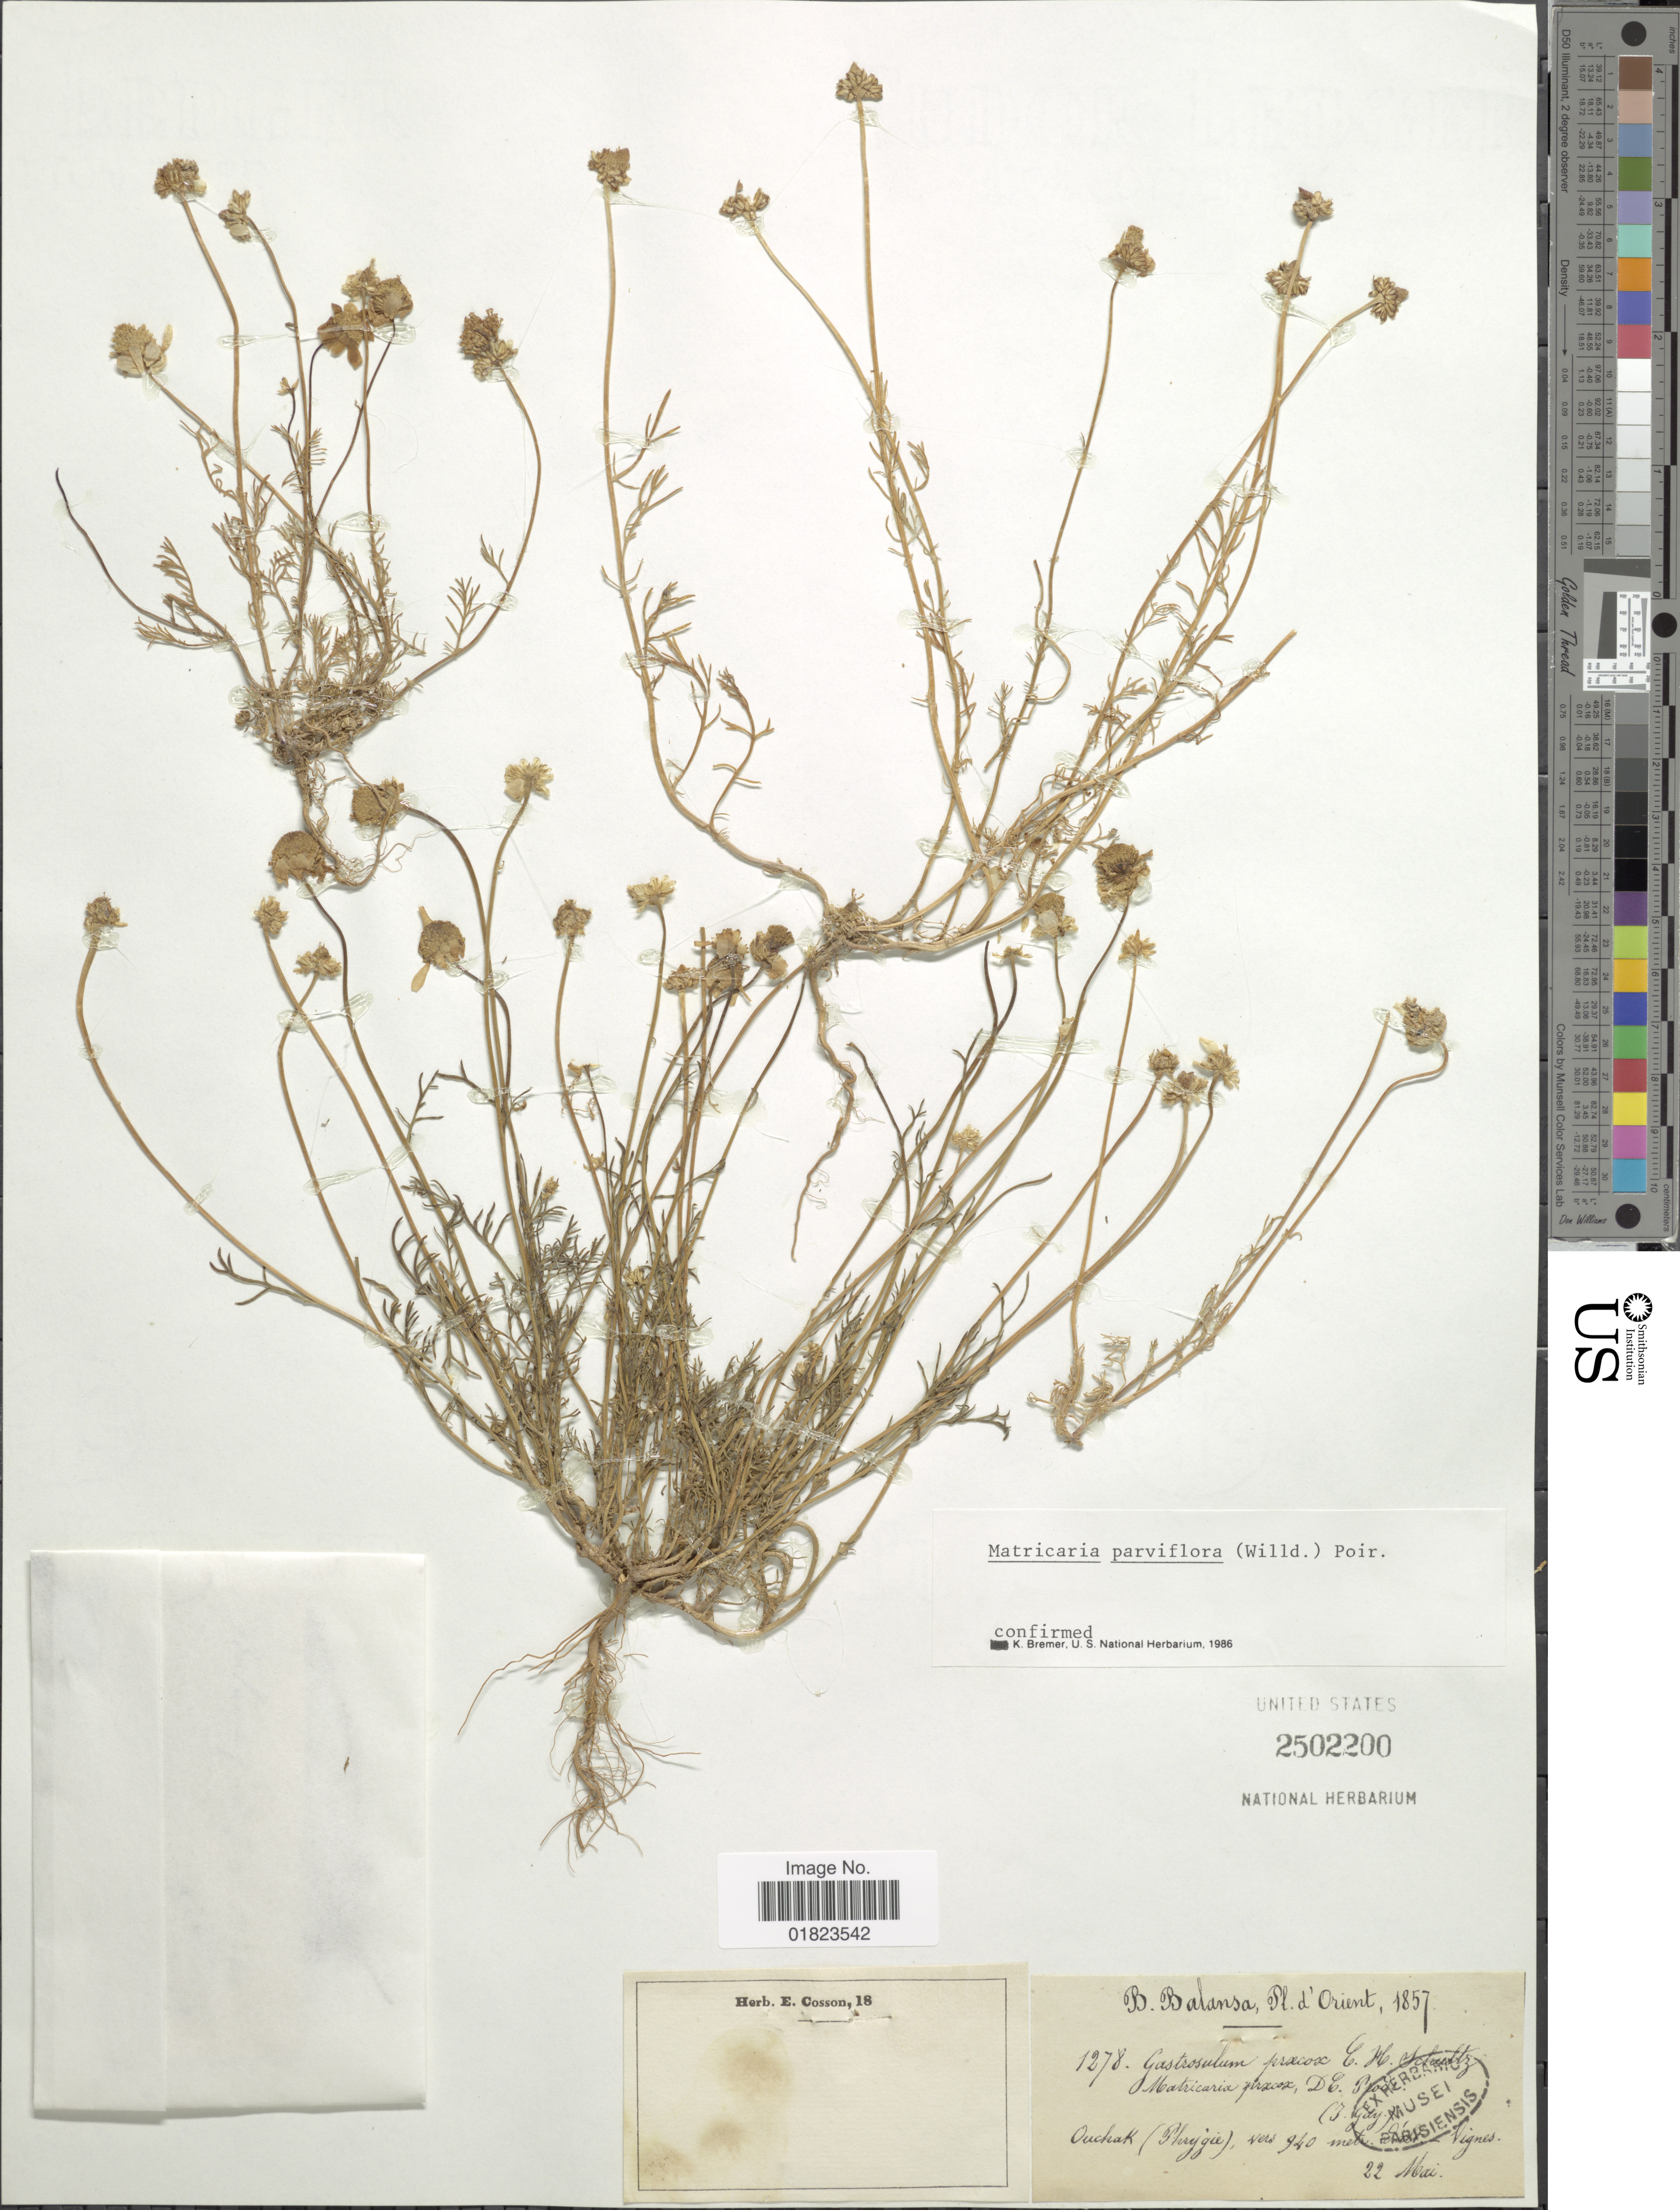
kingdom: Plantae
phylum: Tracheophyta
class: Magnoliopsida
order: Asterales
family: Asteraceae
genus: Tripleurospermum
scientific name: Tripleurospermum parviflorum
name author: (Willd.) Pobed.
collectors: B. Balansa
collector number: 1278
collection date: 1857-05-22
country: Turkey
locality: D'Orient. Ouchak (Phrygie), [illegible text] Vignes.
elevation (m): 940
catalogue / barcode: US 2502200